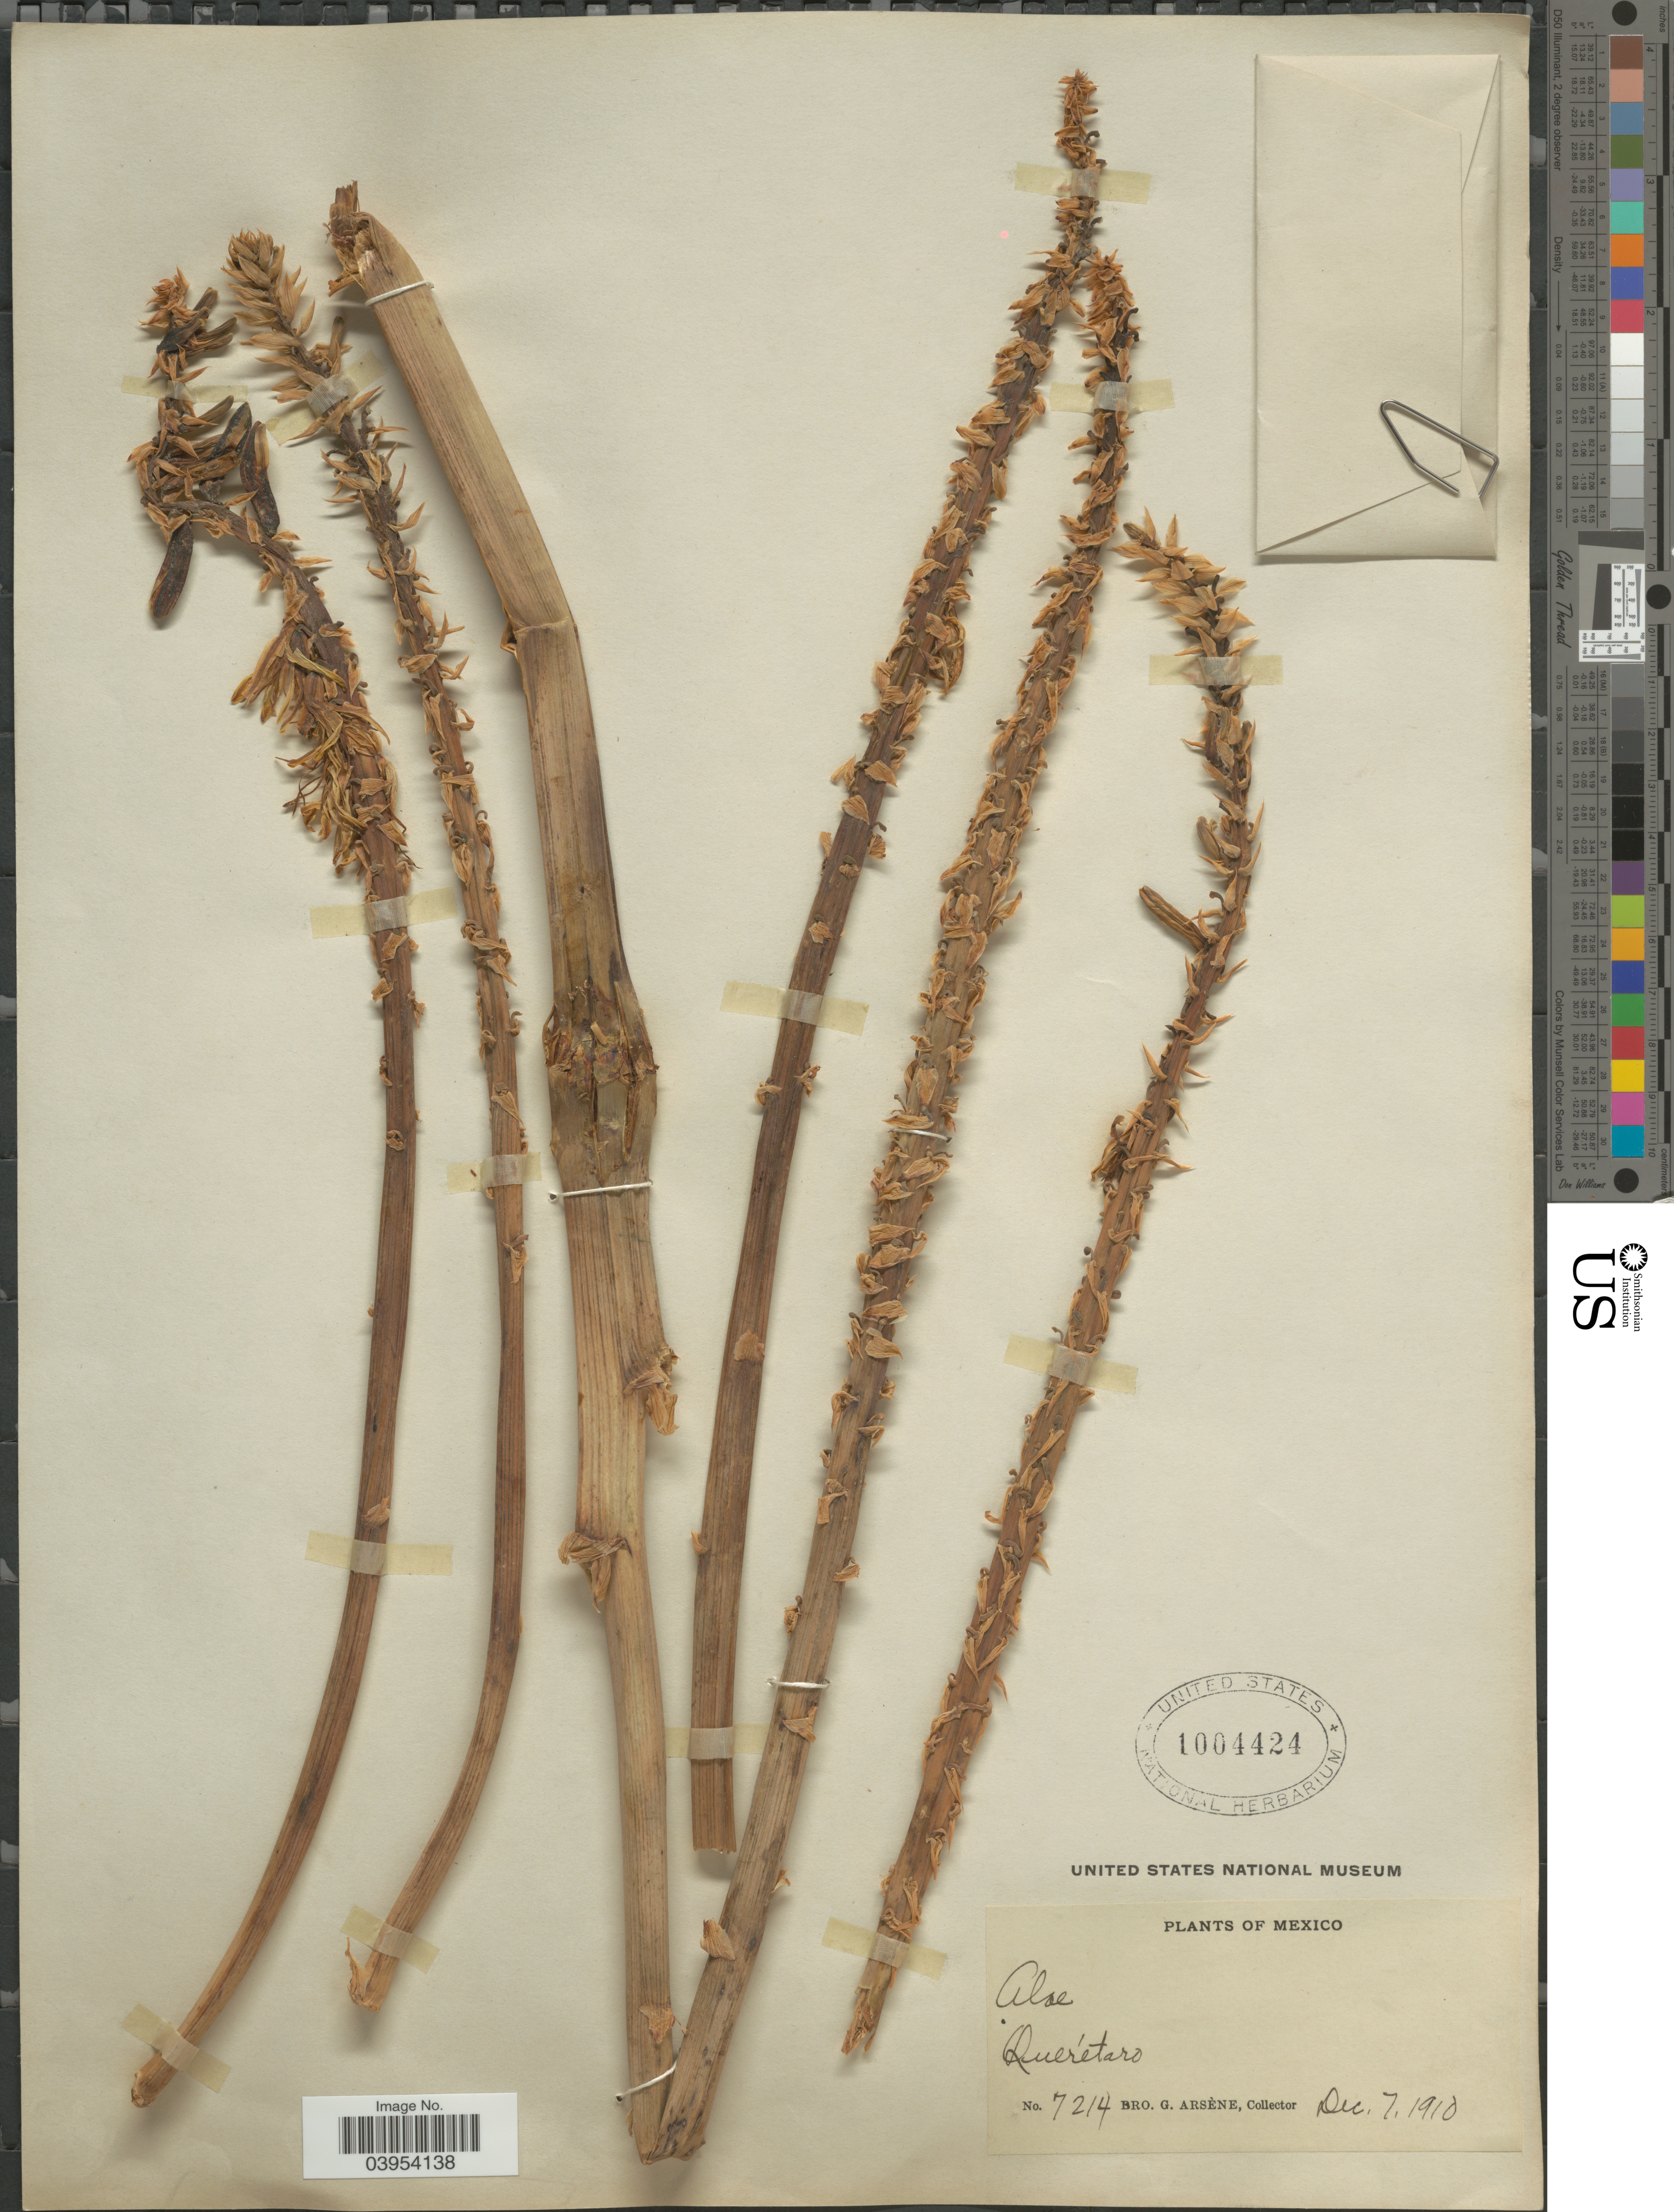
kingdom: Plantae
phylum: Tracheophyta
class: Liliopsida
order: Asparagales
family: Asphodelaceae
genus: Aloe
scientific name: Aloe vera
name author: L.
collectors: Bro. G. Arsène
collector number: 7214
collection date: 1910-12-07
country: Mexico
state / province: Querétaro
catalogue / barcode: US 1004424